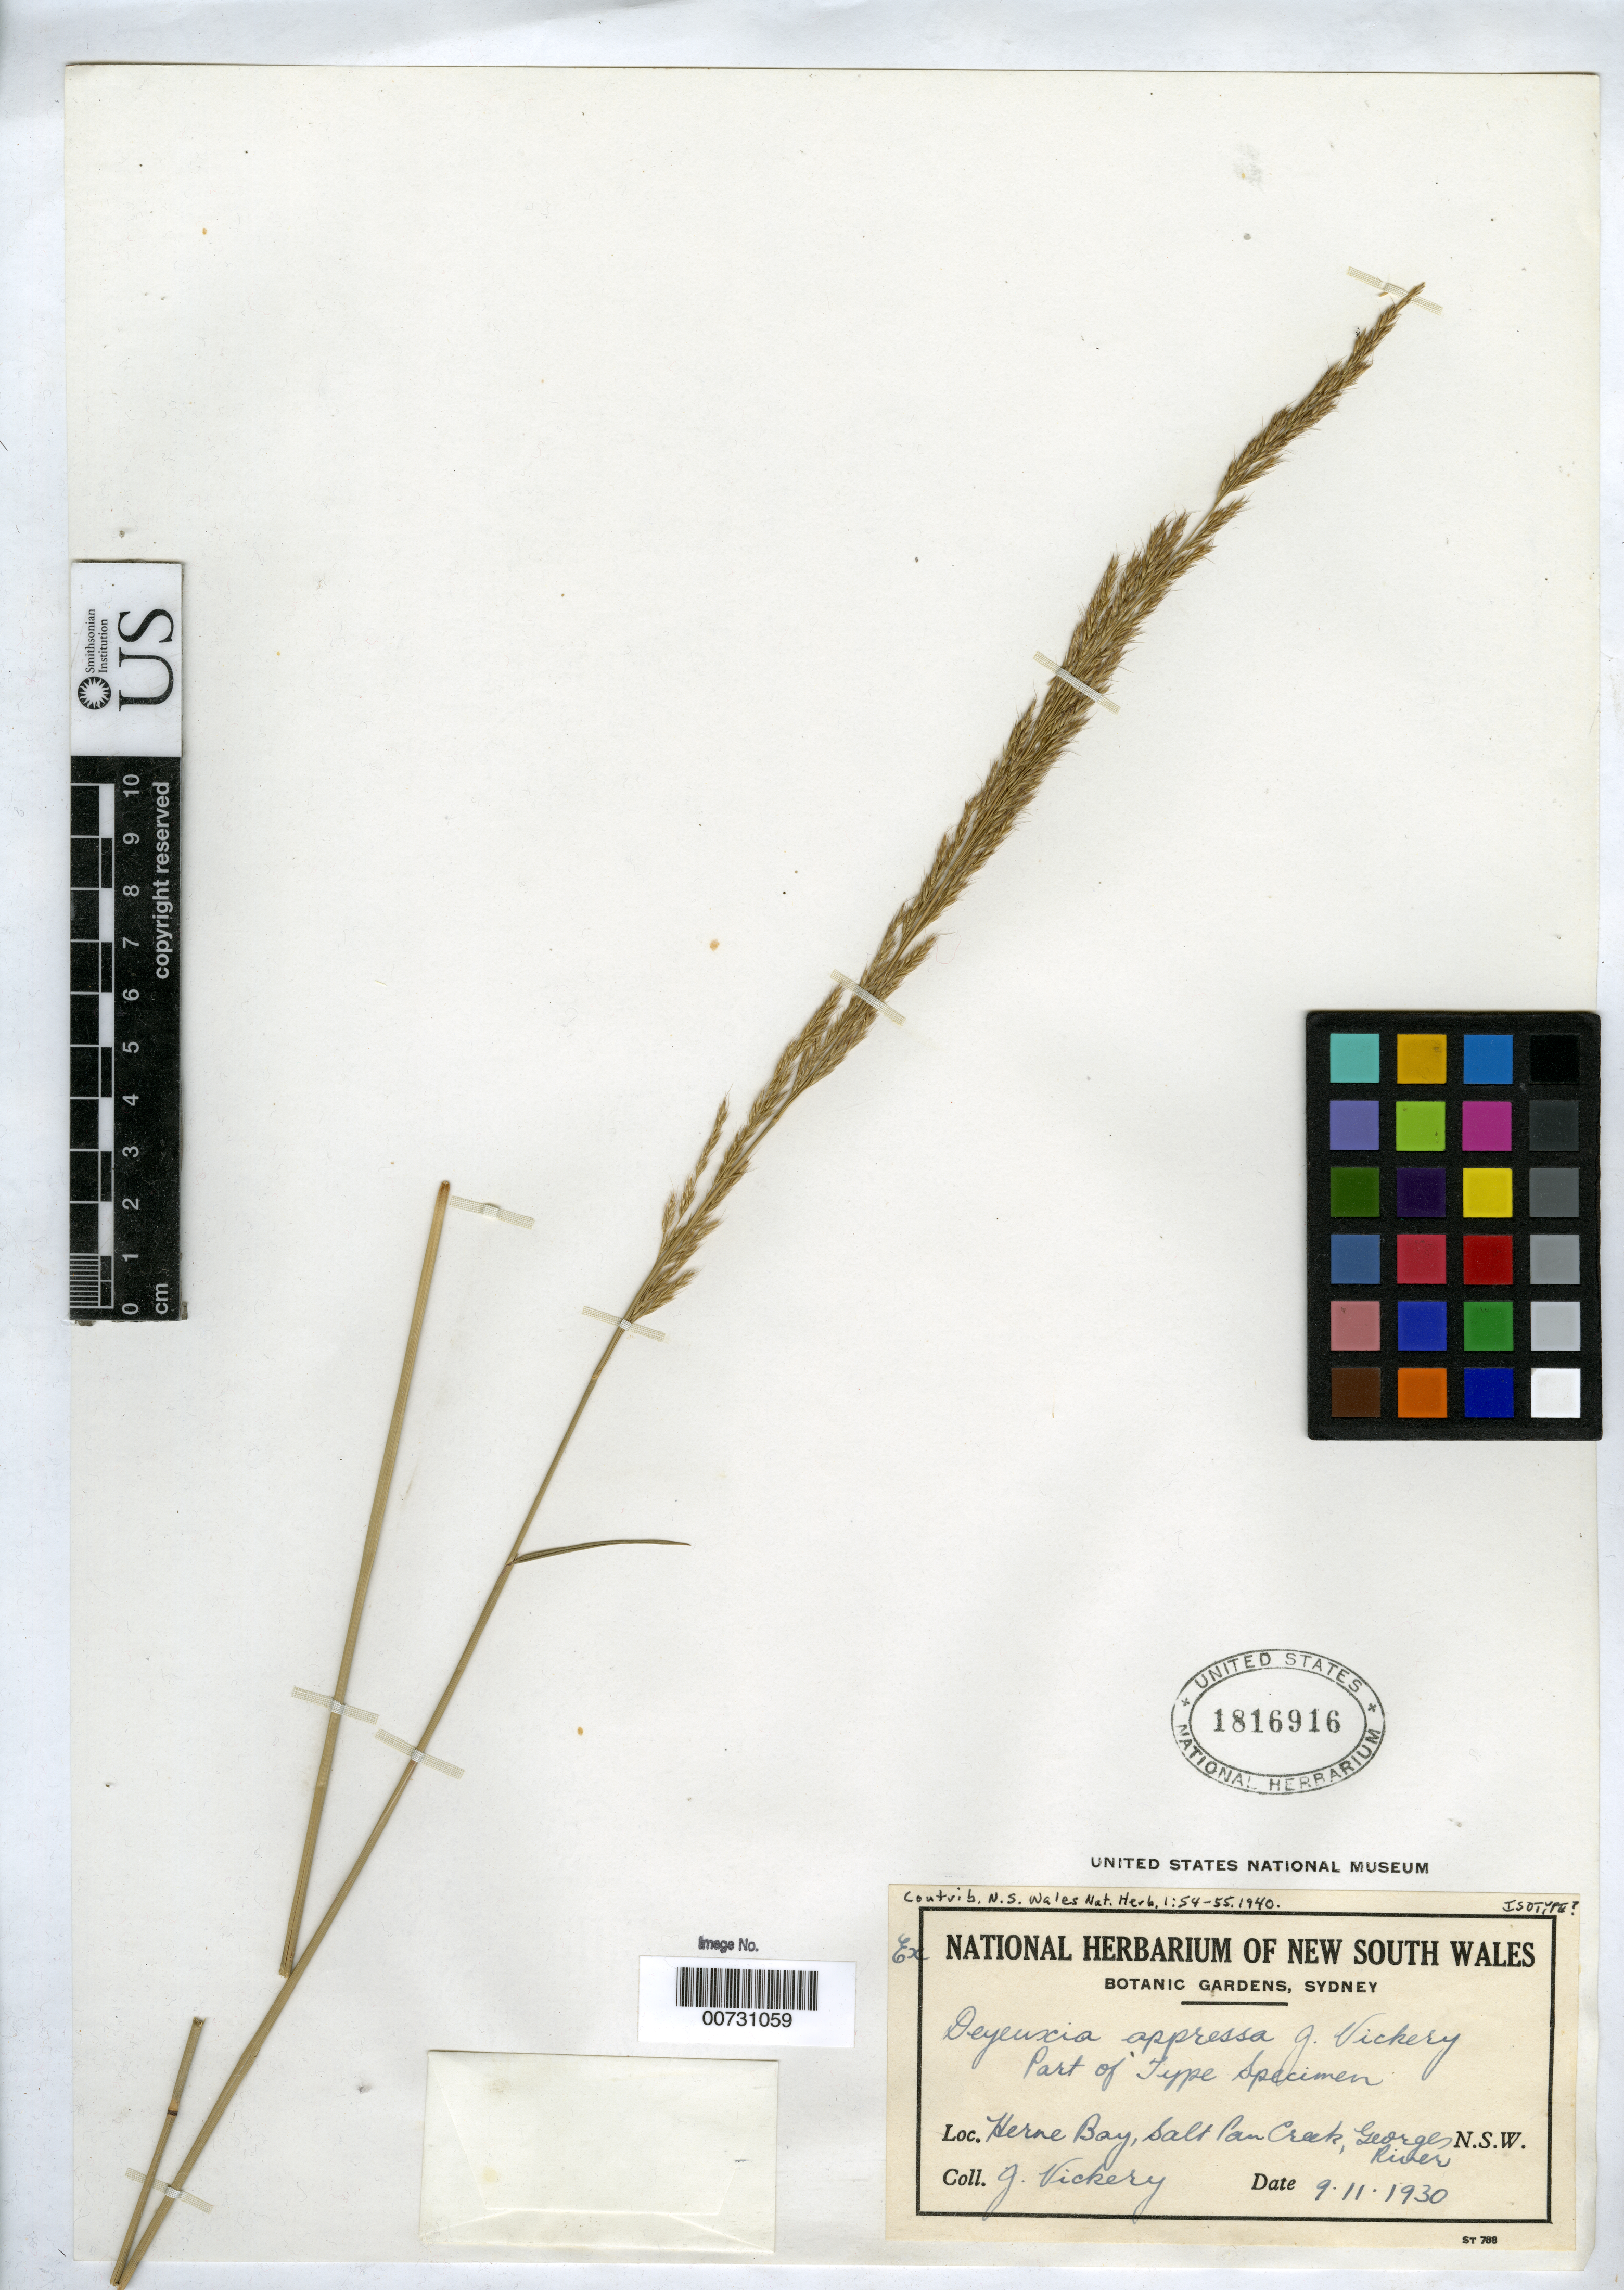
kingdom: Plantae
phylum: Tracheophyta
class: Liliopsida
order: Poales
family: Poaceae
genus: Deyeuxia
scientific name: Deyeuxia appressa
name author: Vickery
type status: Isotype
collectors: J. Vickery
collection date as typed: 09 Nov 1930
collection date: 1930-11-09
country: Australia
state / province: New South Wales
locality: Herne Bay, Salt Pan Creek, Georges River, N.S.W.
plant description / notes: Protologue cites type as Vickery 102A. US sheet is s.n., annotated "Part of Type Specimen".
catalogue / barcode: US 1816916